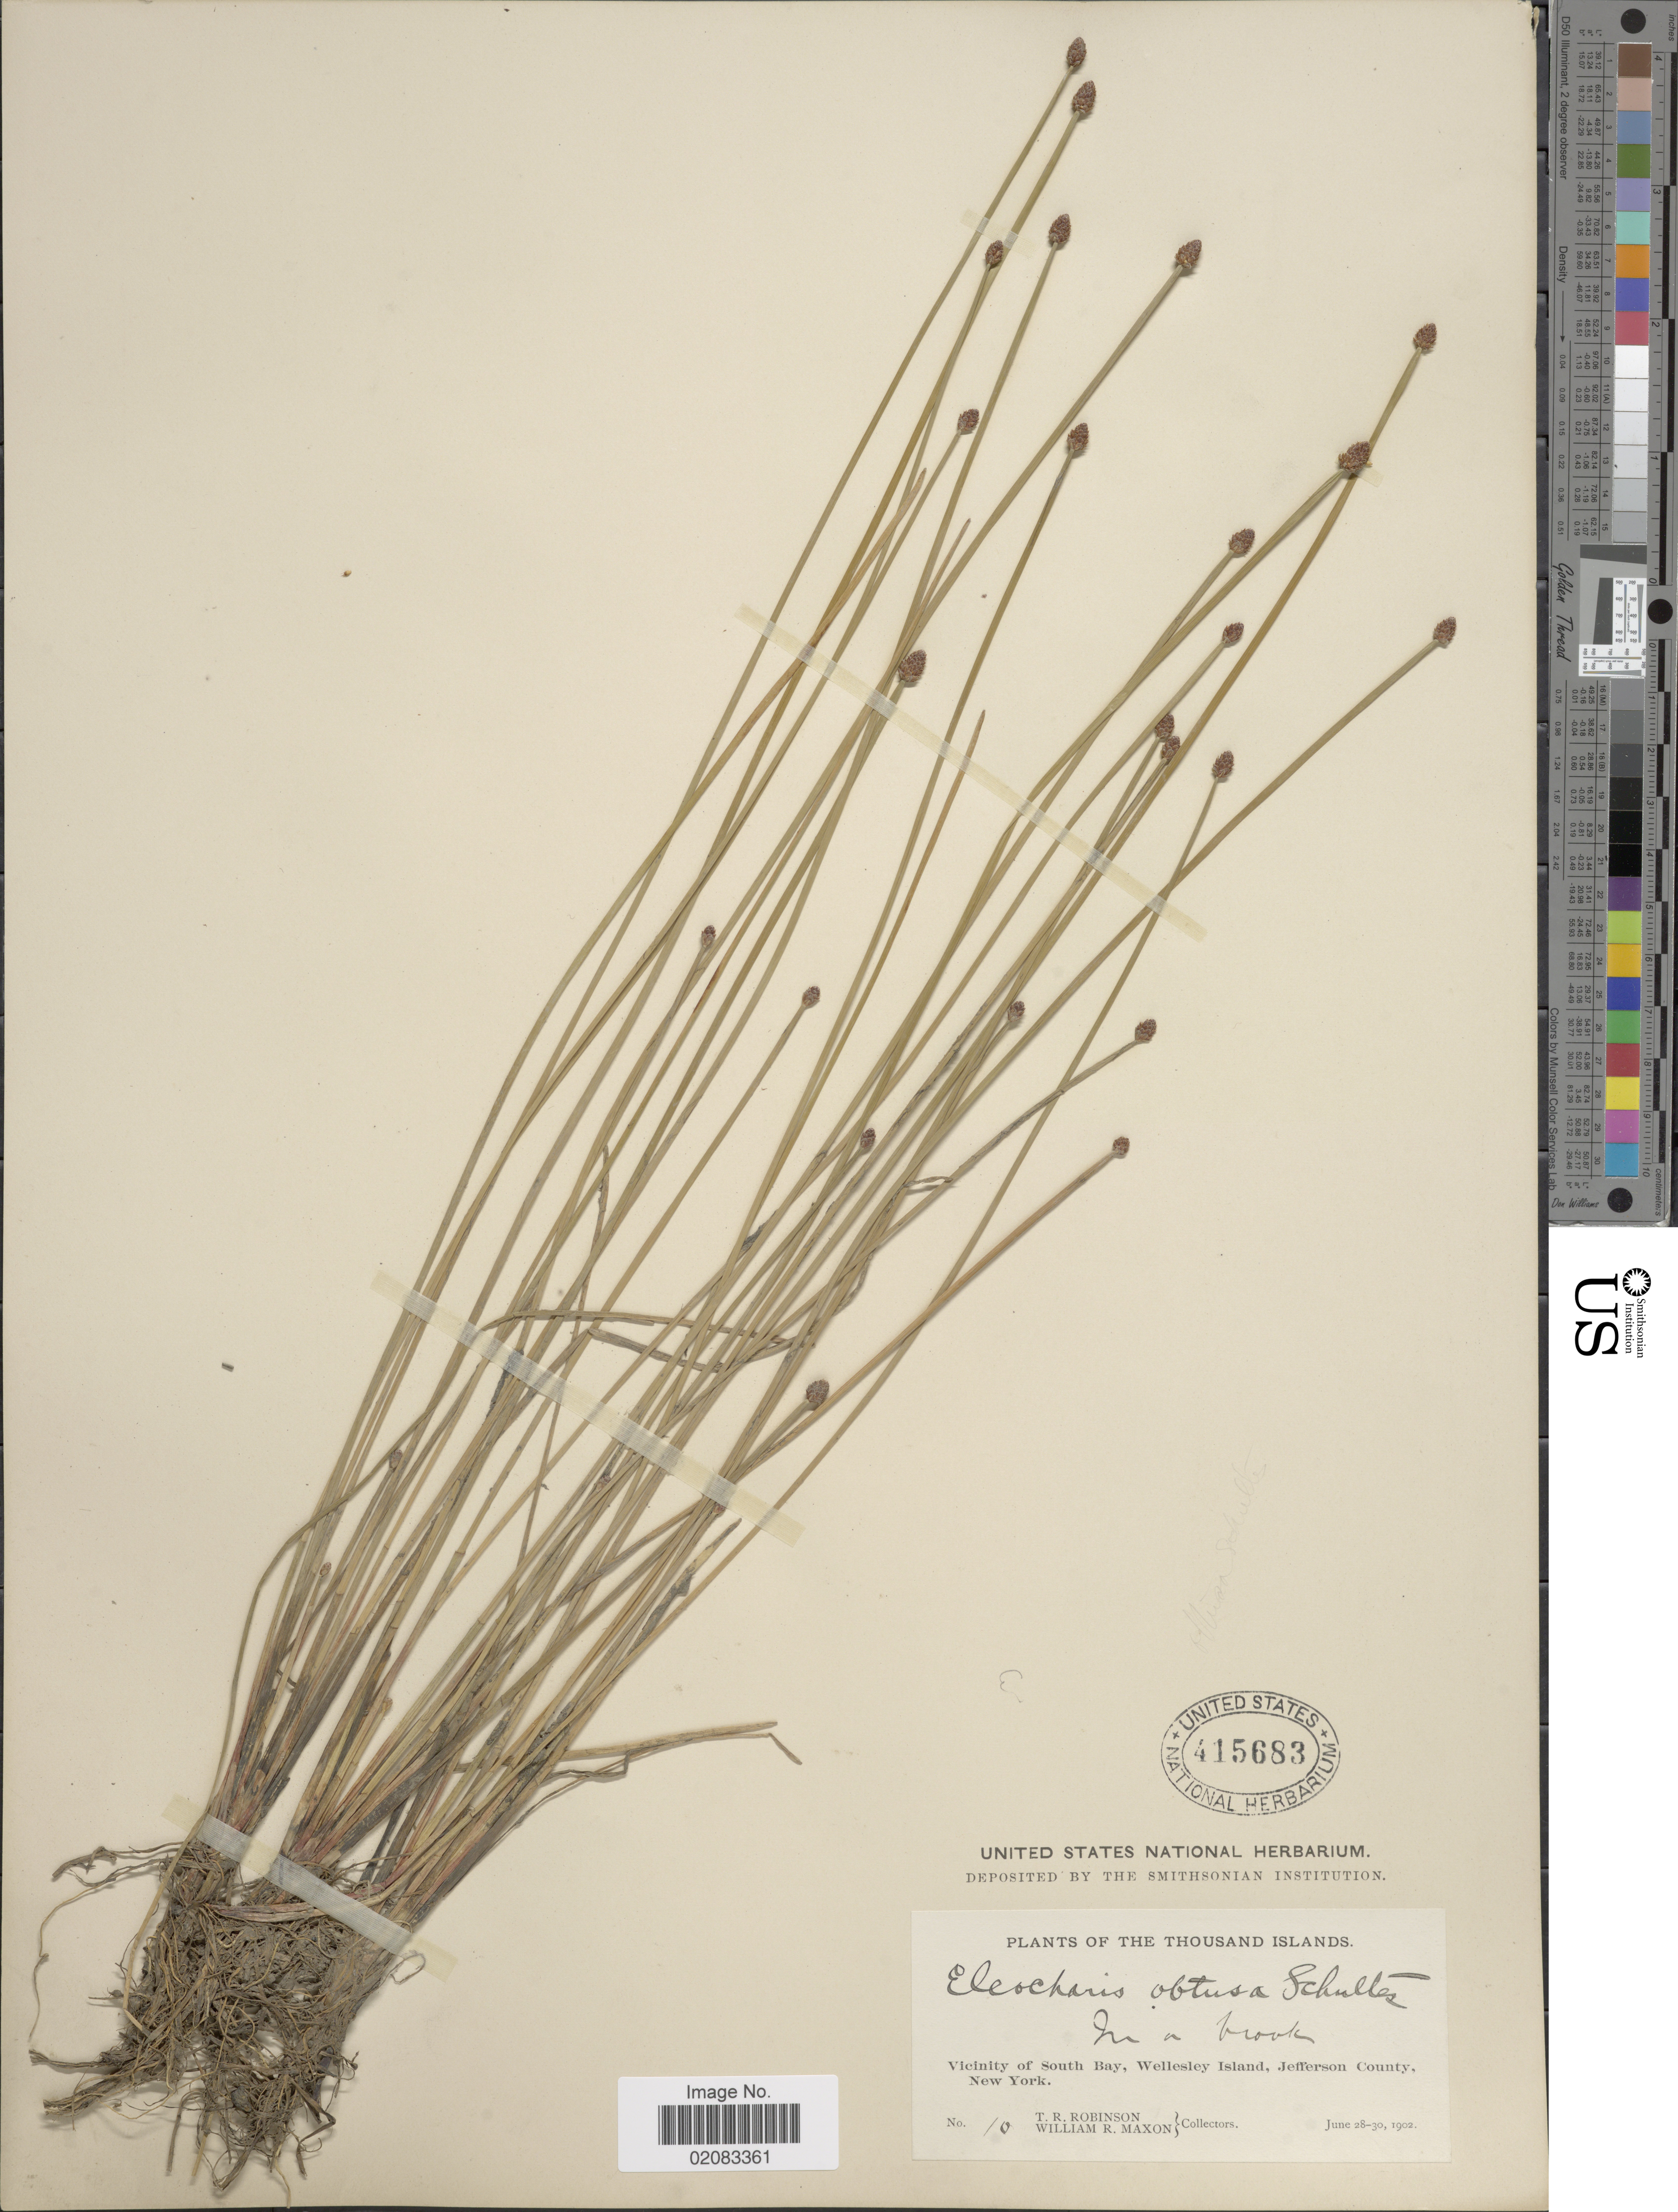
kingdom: Plantae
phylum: Tracheophyta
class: Liliopsida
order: Poales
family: Cyperaceae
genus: Eleocharis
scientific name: Eleocharis obtusa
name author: (Willd.) Schult.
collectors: T. R. Robinson & W. R. Maxon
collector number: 10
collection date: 1902-06-28/1902-06-30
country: United States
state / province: New York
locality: The Thousand Islands, Vicinity of South Bay, Wellesley Island, Jefferson County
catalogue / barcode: US 415683